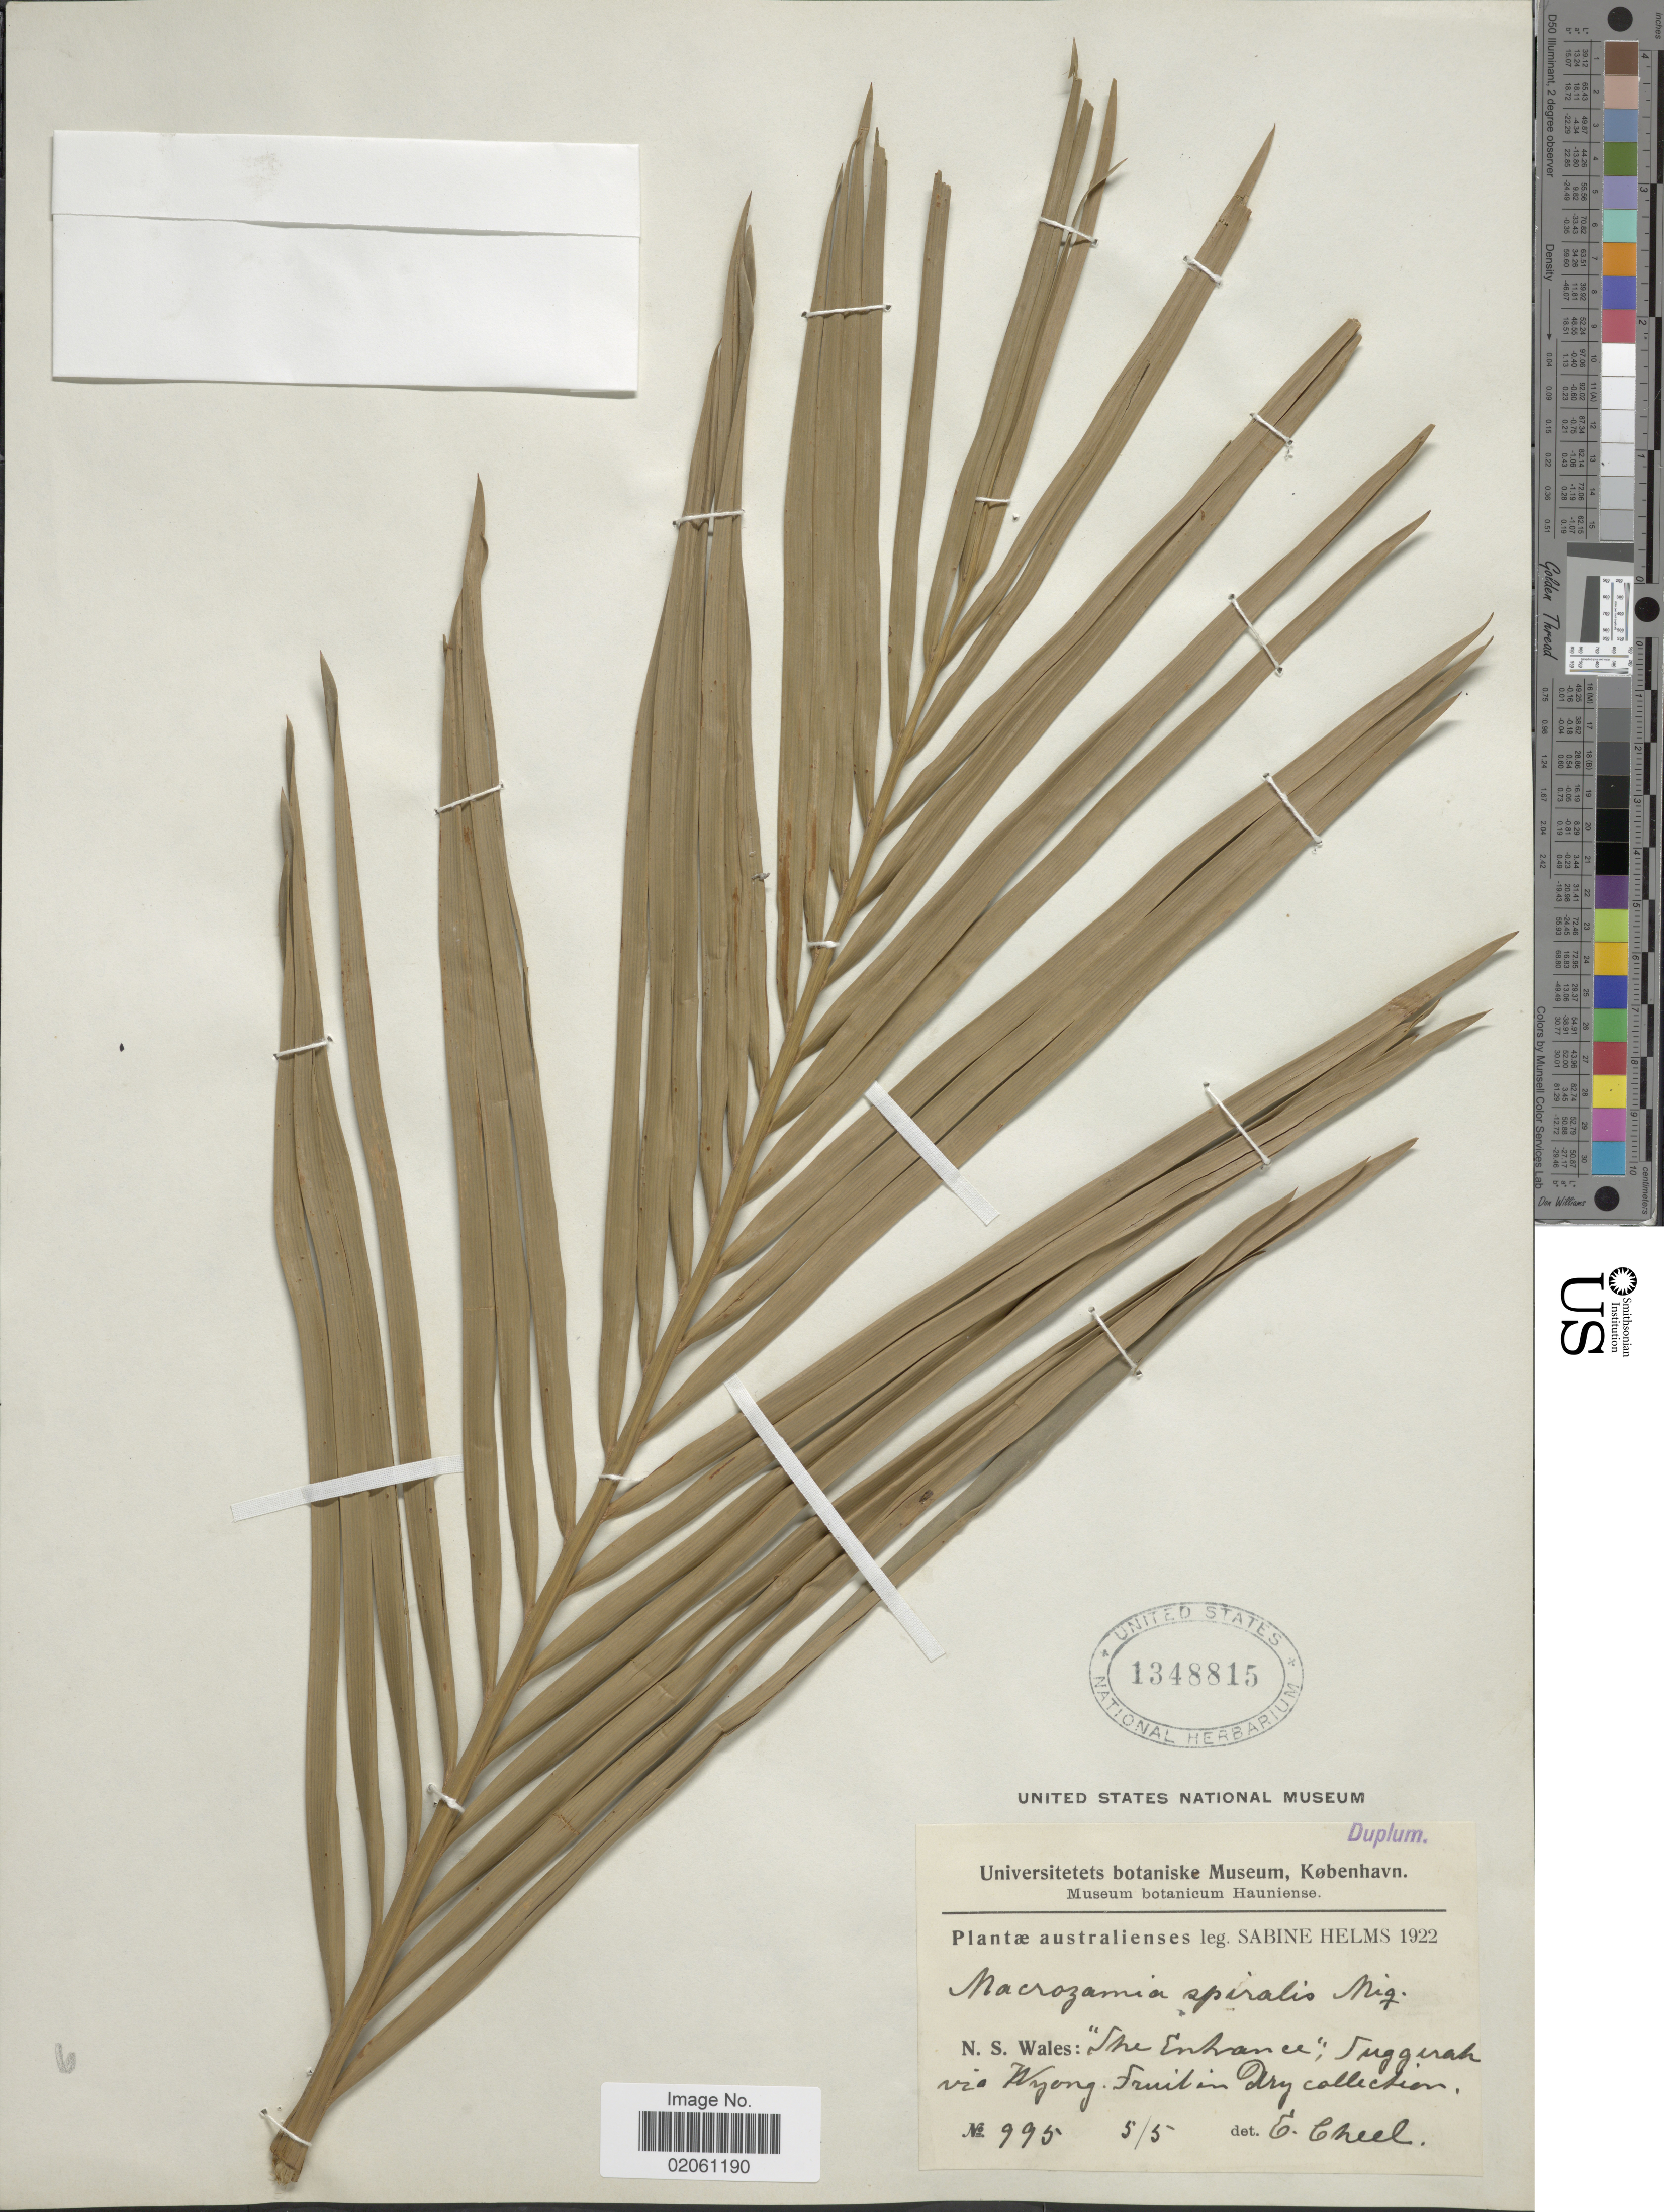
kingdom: Plantae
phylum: Tracheophyta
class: Cycadopsida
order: Cycadales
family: Zamiaceae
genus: Macrozamia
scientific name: Macrozamia spiralis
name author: (Salisb.) Miq.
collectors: S. Helms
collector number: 995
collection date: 1922-05-05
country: Australia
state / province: New South Wales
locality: The Entrance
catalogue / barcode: US 1348815